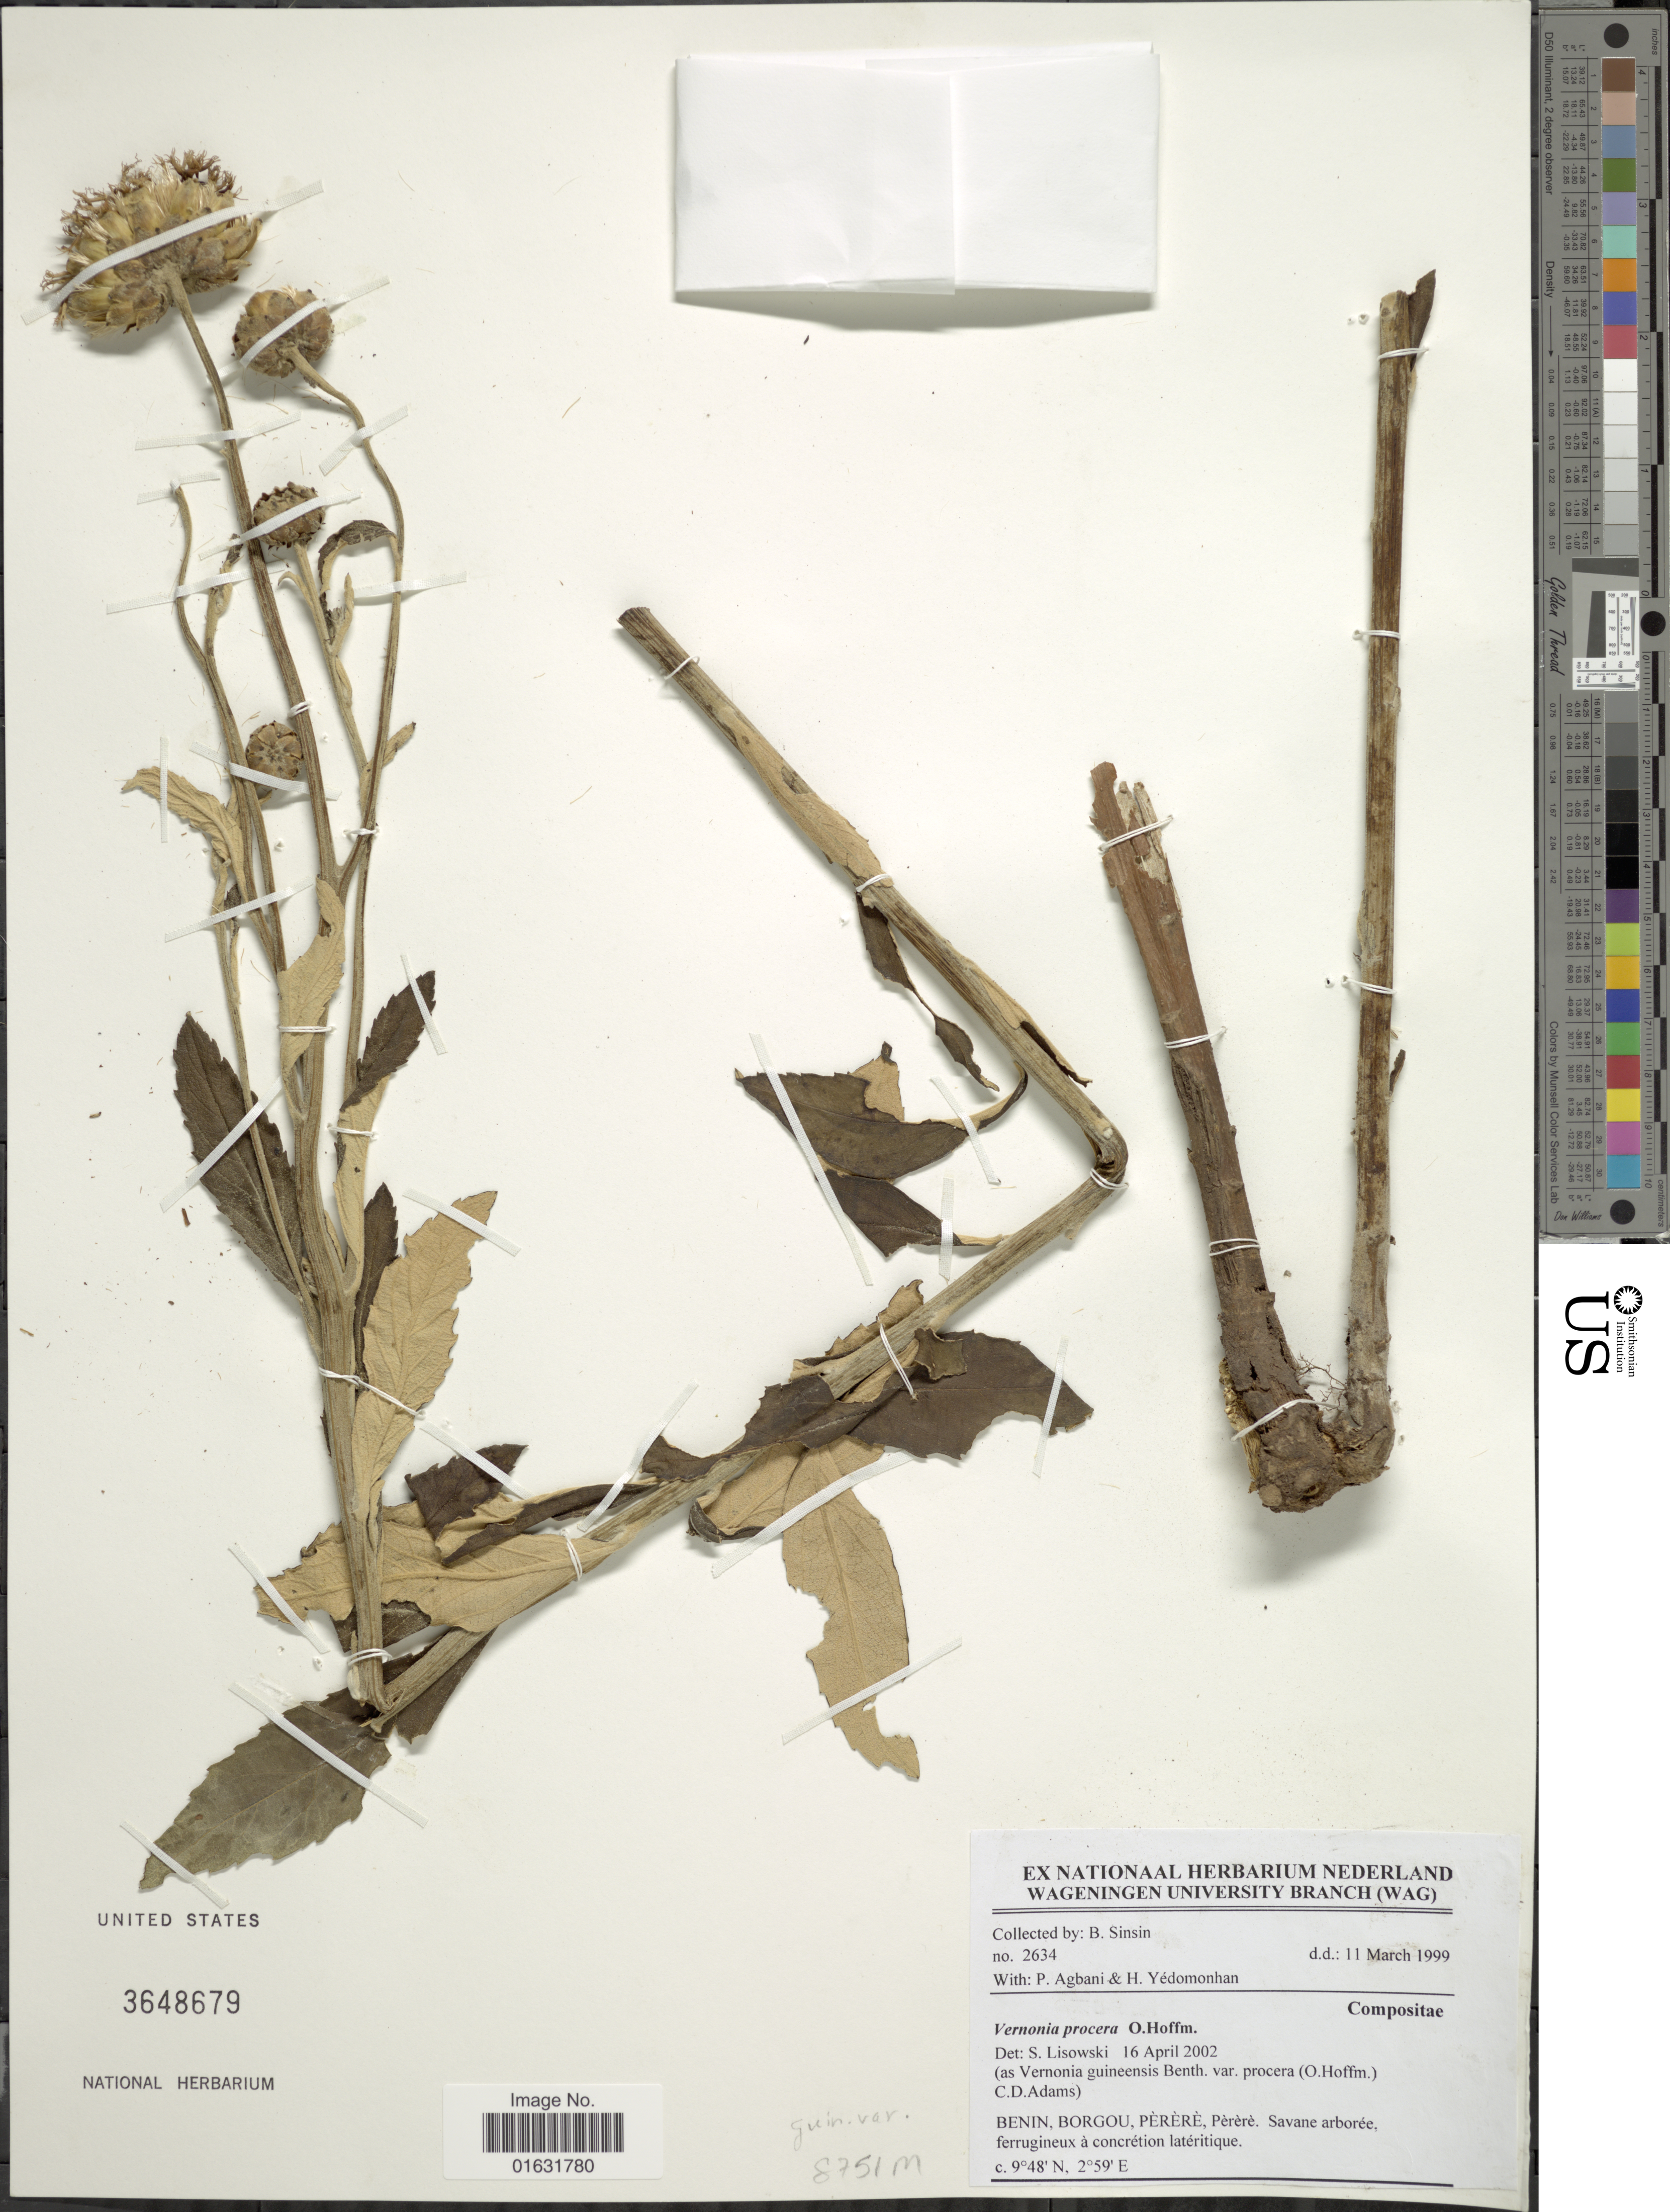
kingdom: Plantae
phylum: Tracheophyta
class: Magnoliopsida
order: Asterales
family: Asteraceae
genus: Baccharoides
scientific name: Baccharoides guineensis var. procera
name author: (O. Hoffm. in Hook. f.) Isawumi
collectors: B. Sinsin, P. Agbani & H. Yedomonhan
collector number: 2634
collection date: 1999-03-11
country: Benin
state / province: Borgou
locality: Perere, savanne arboree, ferrugineux a concretion lateritique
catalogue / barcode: US 3648679